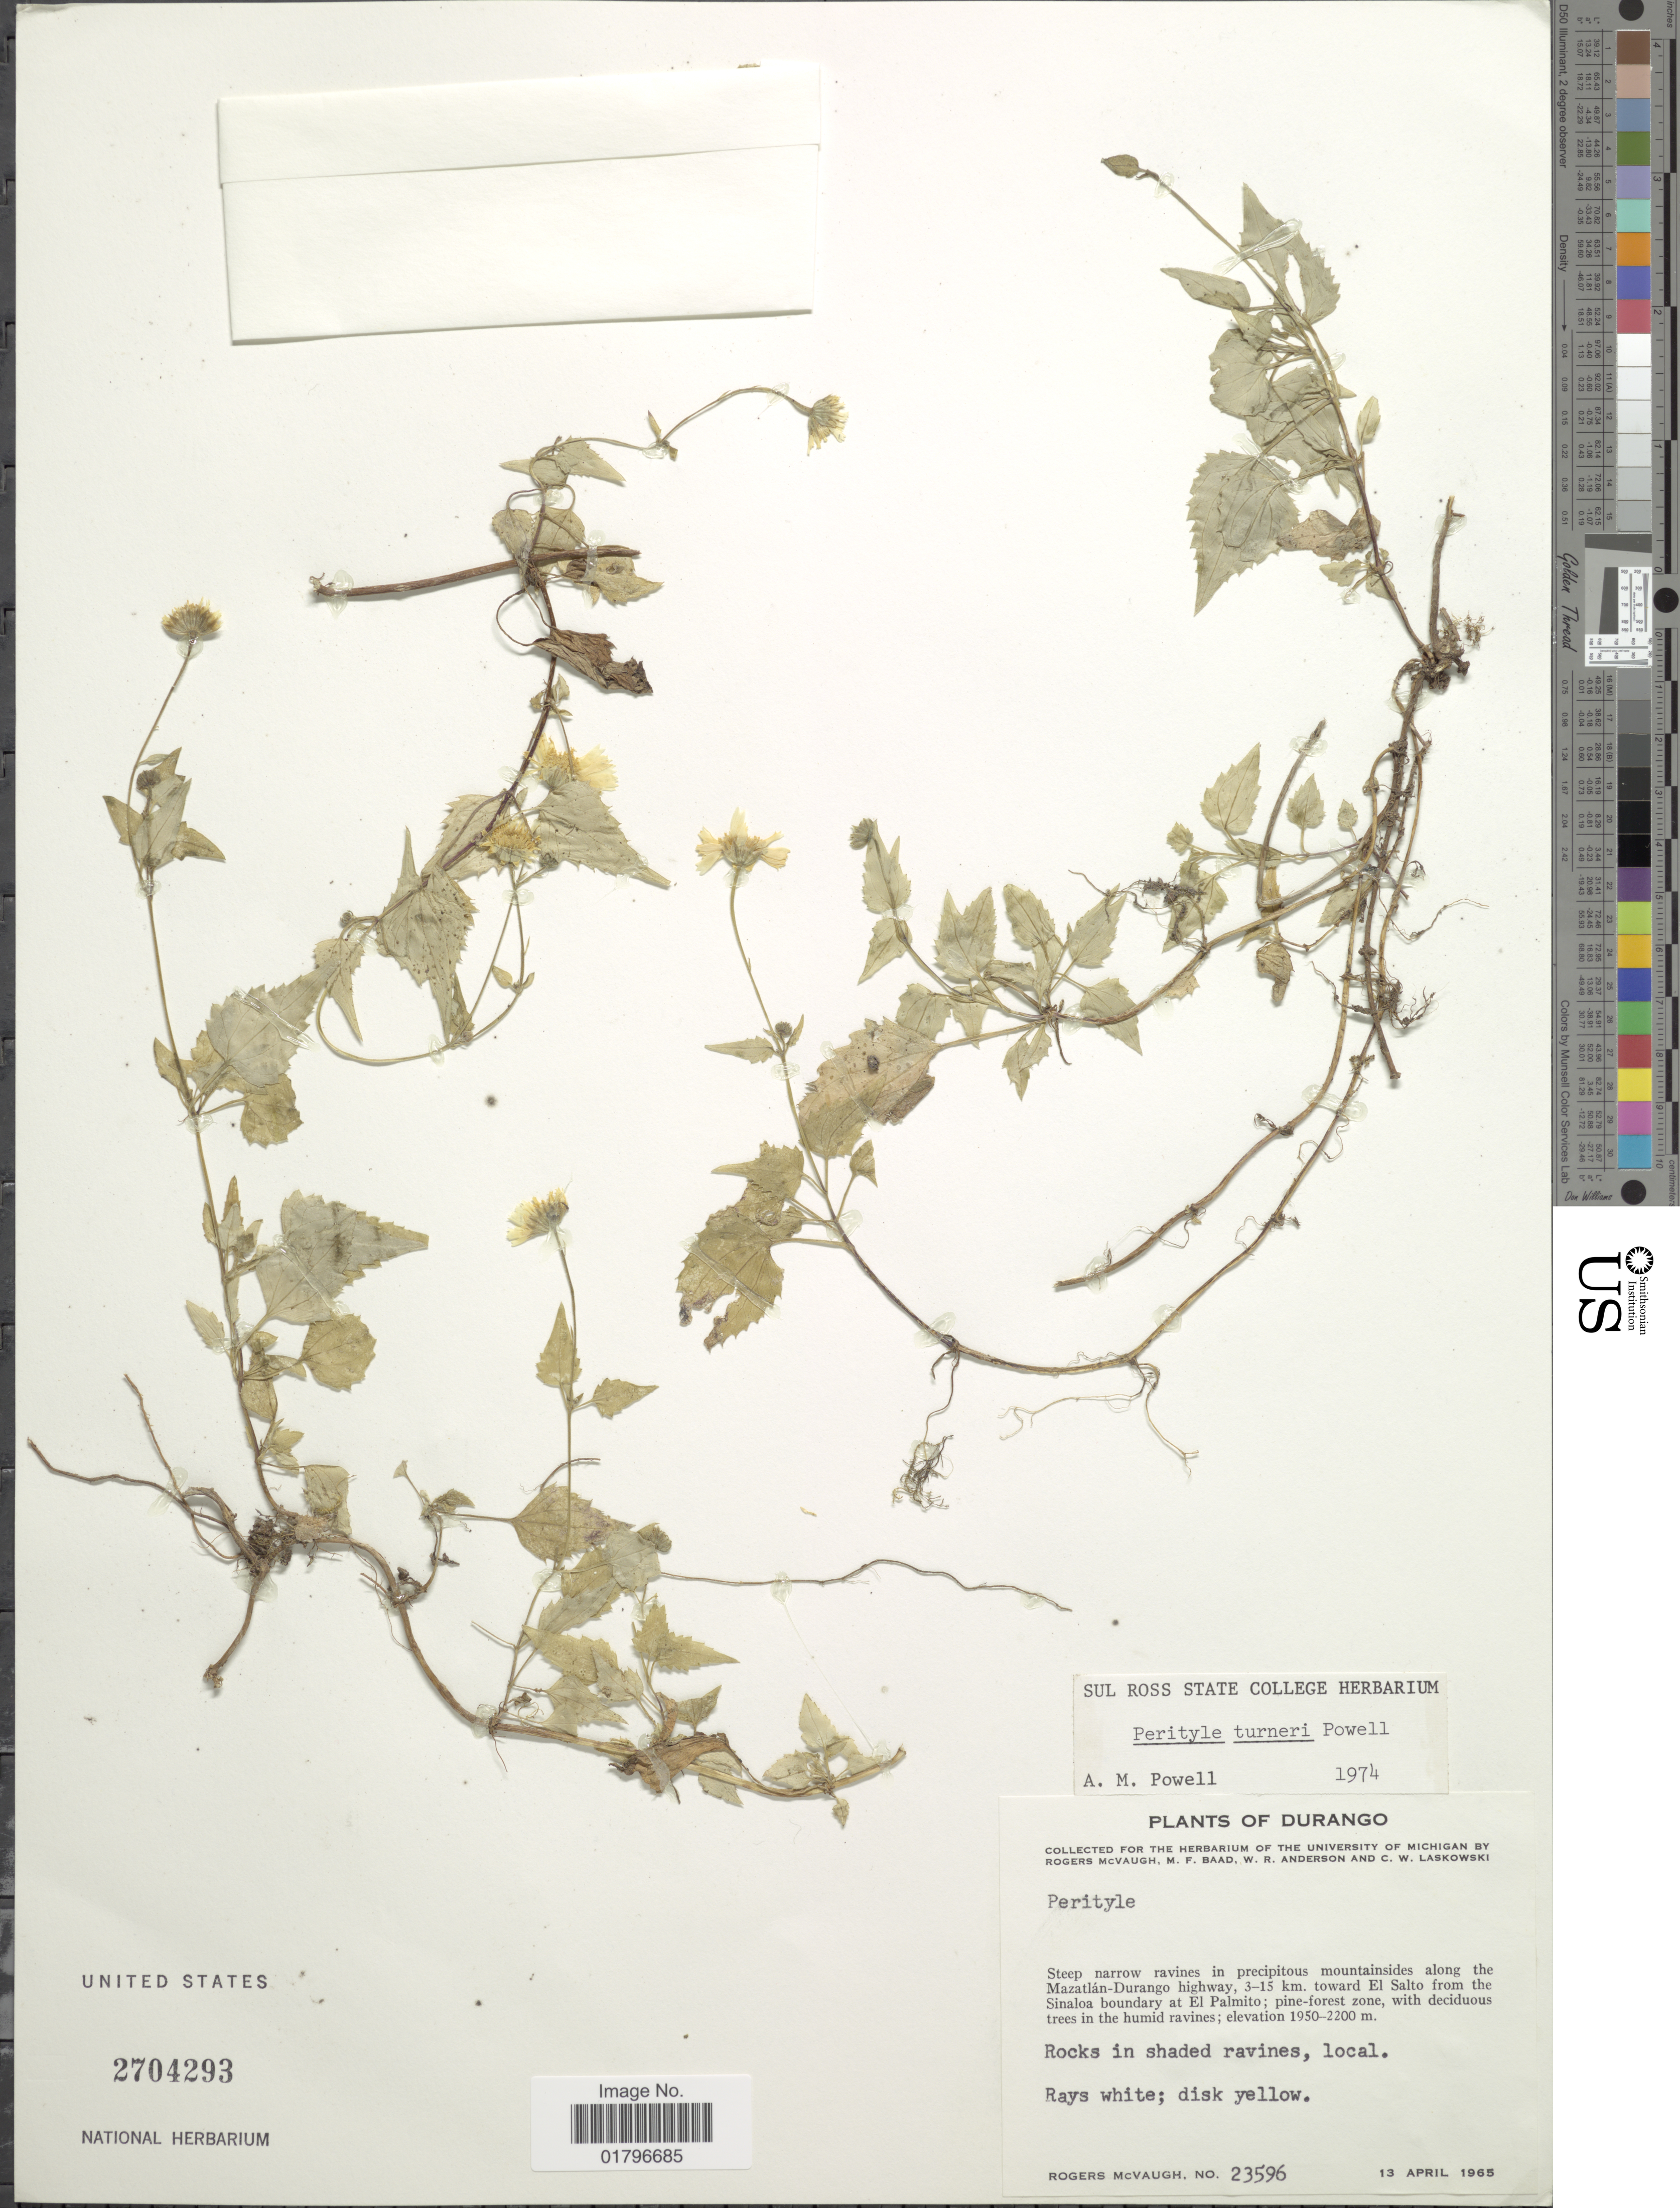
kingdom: Plantae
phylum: Tracheophyta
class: Magnoliopsida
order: Asterales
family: Asteraceae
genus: Perityle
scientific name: Perityle turneri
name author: A.M. Powell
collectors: R. McVaugh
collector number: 23596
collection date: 1965-04-13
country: Mexico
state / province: Durango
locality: Steep narrow ravines in precipitous mountainsides along the Mazatlán-Durango highway, 3-15 km. toward El Salto from the Sinaloa boundary at El Palmito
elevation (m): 1950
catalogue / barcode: US 2704293